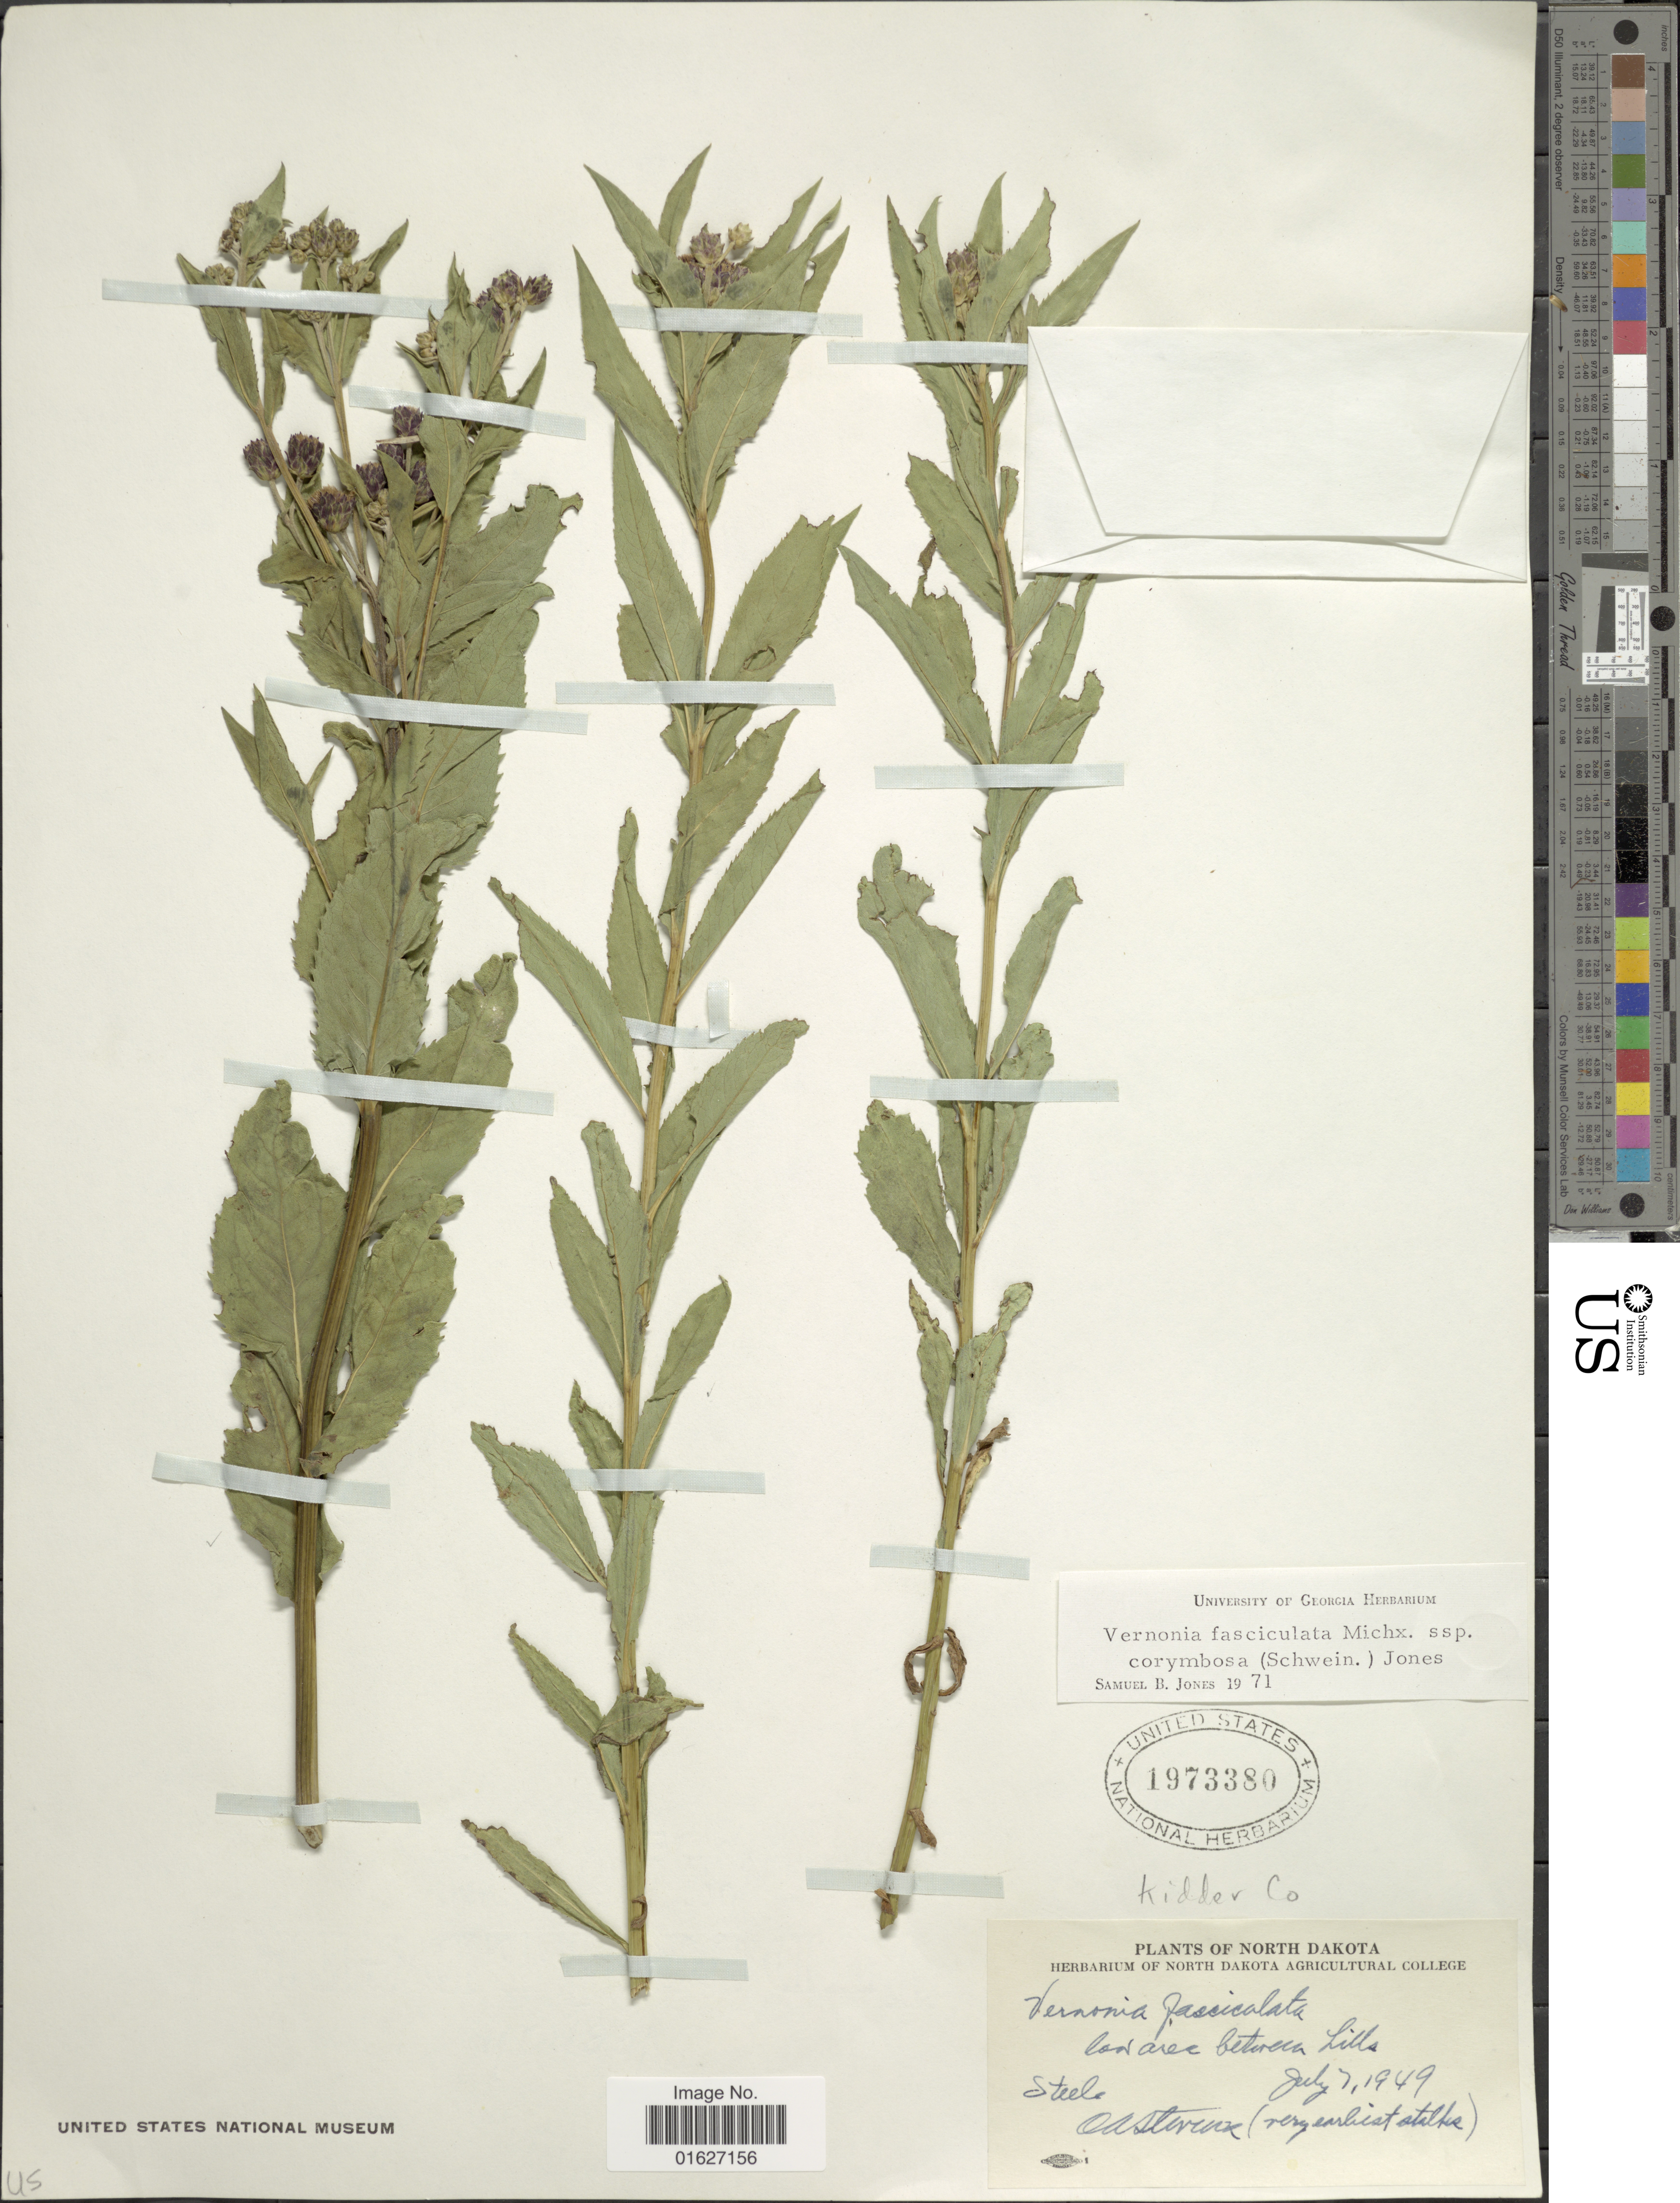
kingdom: Plantae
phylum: Tracheophyta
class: Magnoliopsida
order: Asterales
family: Asteraceae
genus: Vernonia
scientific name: Vernonia fasciculata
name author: Michx.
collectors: O. A. Stevens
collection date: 1949-07-07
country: United States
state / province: North Dakota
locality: Low area between hills, Steel, Kidder Co.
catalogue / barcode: US 1973380